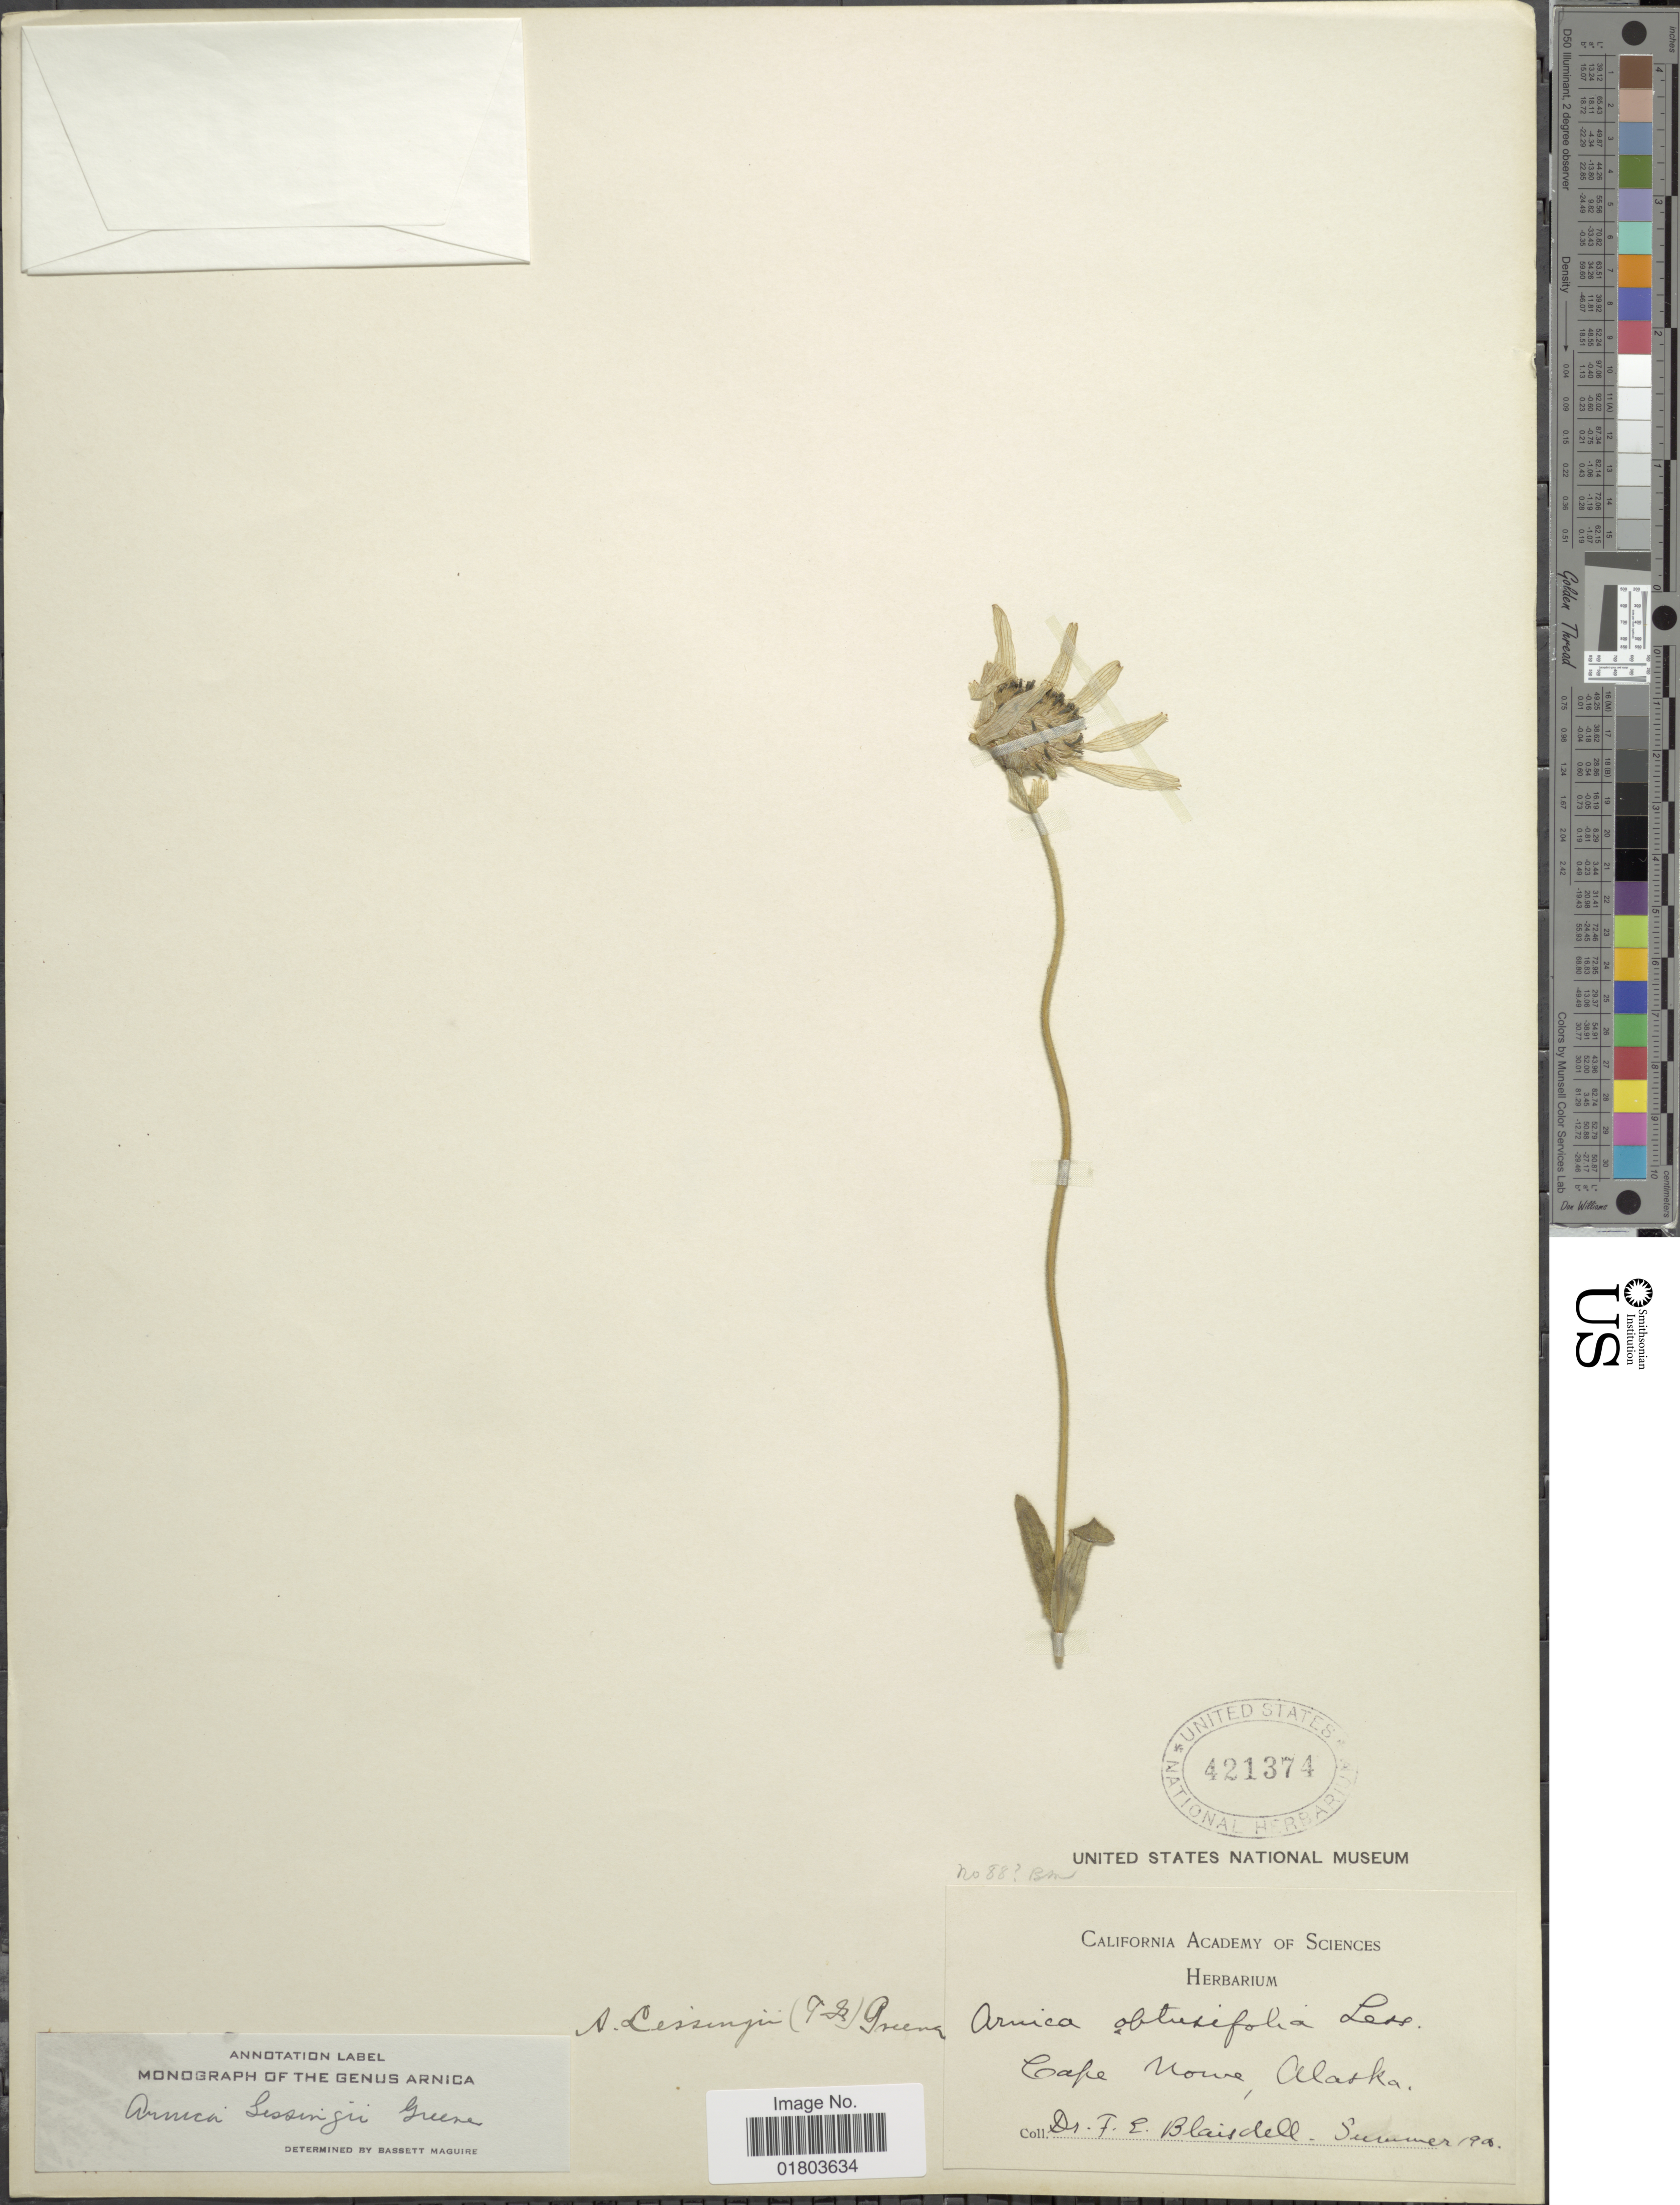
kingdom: Plantae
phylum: Tracheophyta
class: Magnoliopsida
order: Asterales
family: Asteraceae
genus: Arnica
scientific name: Arnica lessingii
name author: (Torr. & A. Gray) Greene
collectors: F. Blaisdell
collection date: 1900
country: United States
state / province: Alaska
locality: Cape Nowe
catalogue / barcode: US 421374